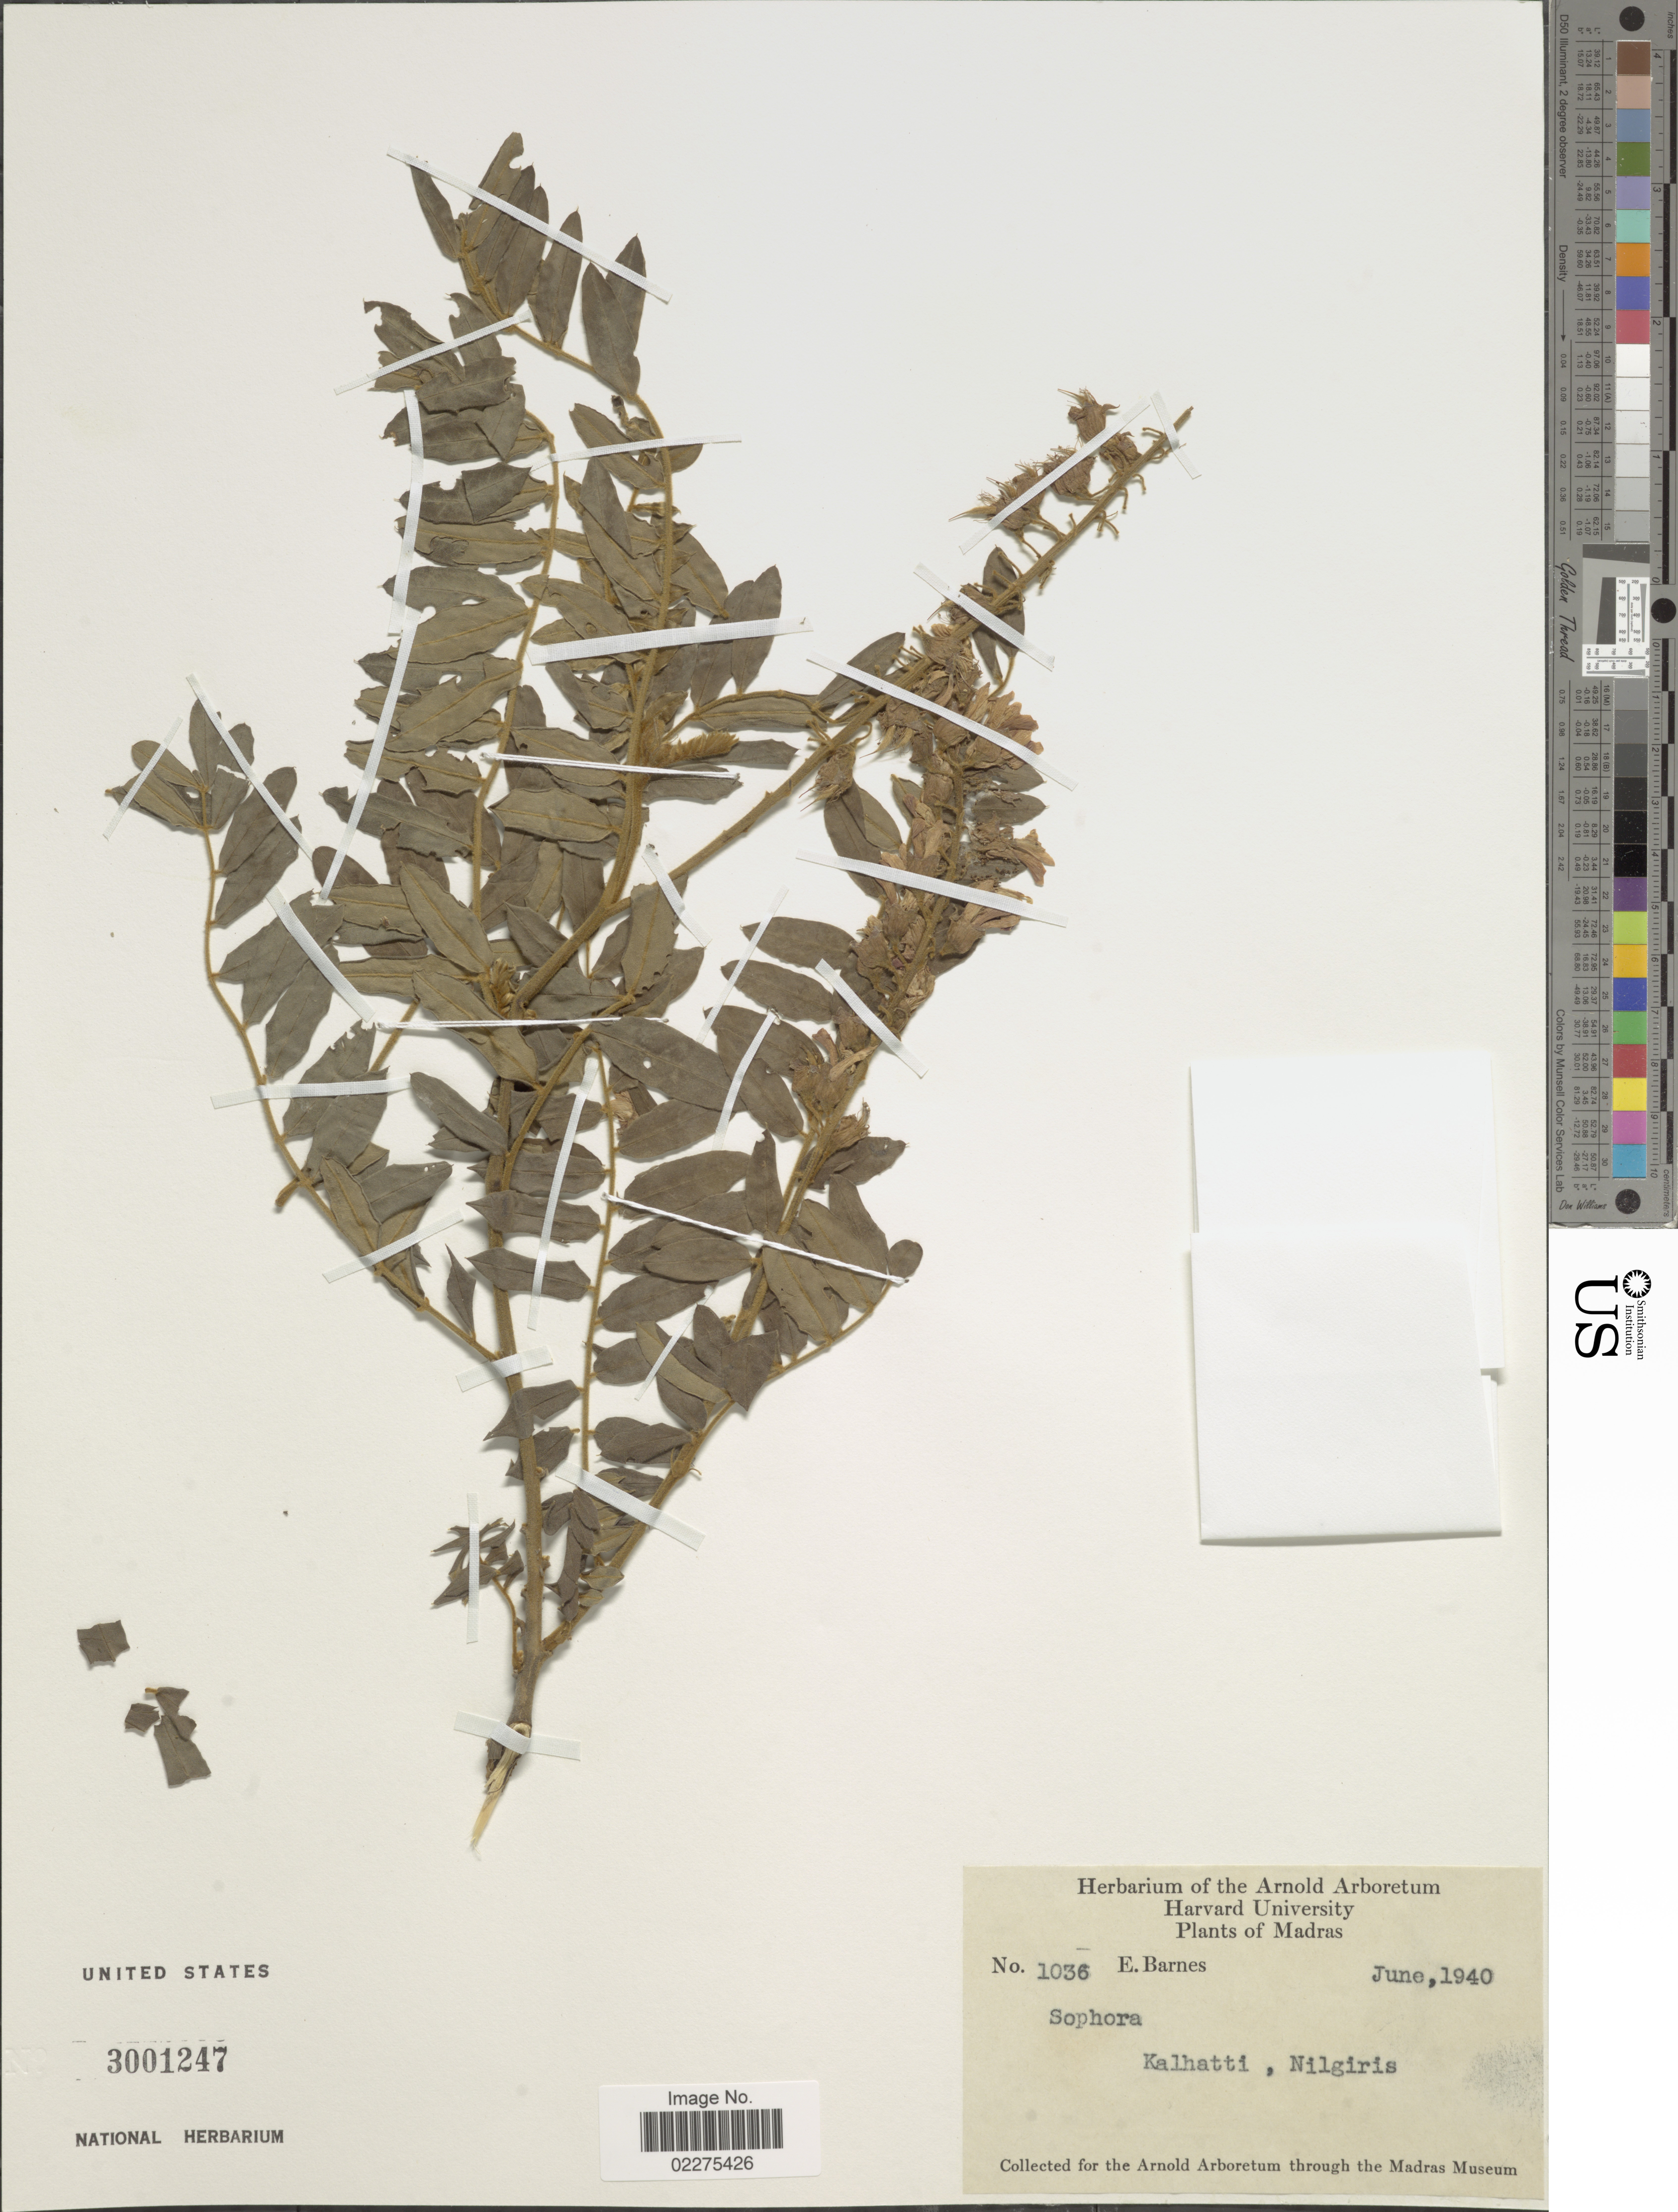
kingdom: Plantae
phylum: Tracheophyta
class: Magnoliopsida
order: Fabales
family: Fabaceae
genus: Sophora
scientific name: Sophora sp.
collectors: E. Barnes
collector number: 1036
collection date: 1940-06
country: India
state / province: Tamil Nadu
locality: Madras. Kalhatti, Nilgiris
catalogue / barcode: US 3001247